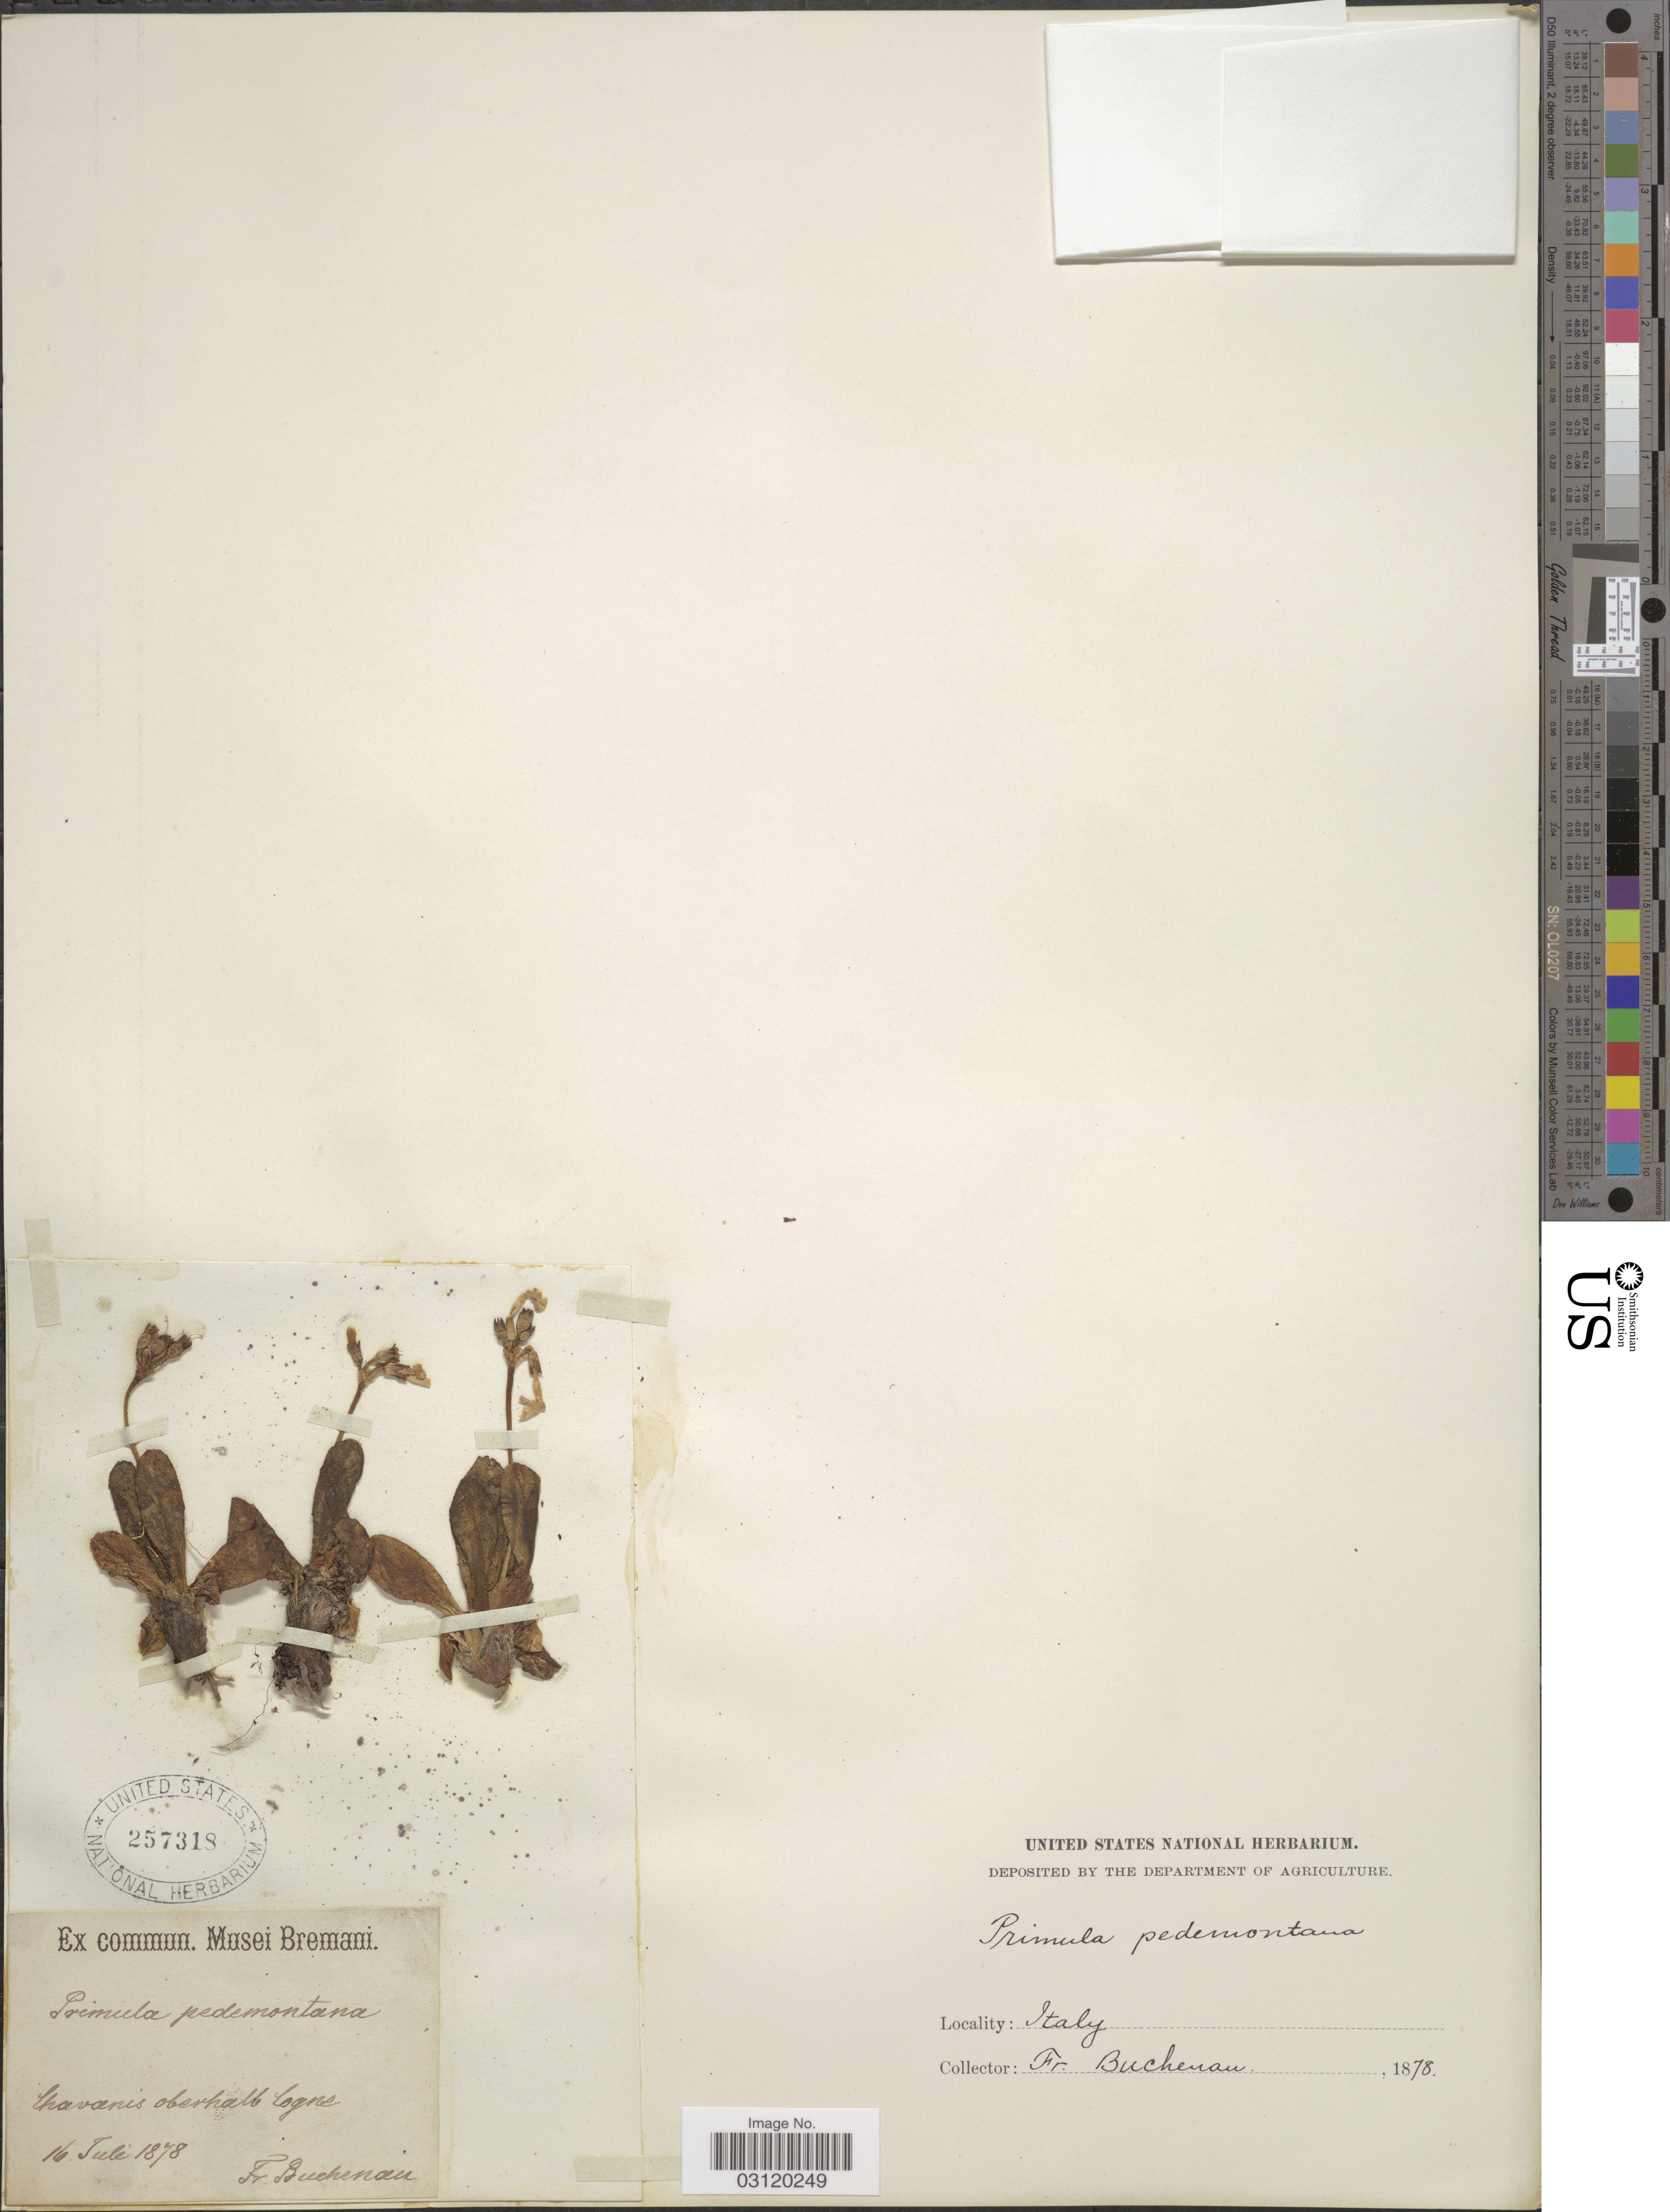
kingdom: Plantae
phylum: Tracheophyta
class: Magnoliopsida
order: Ericales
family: Primulaceae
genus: Primula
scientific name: Primula pedemontana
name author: Gaudin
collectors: F. Buchenau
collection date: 1878-07-16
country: Italy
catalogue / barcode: US 257318